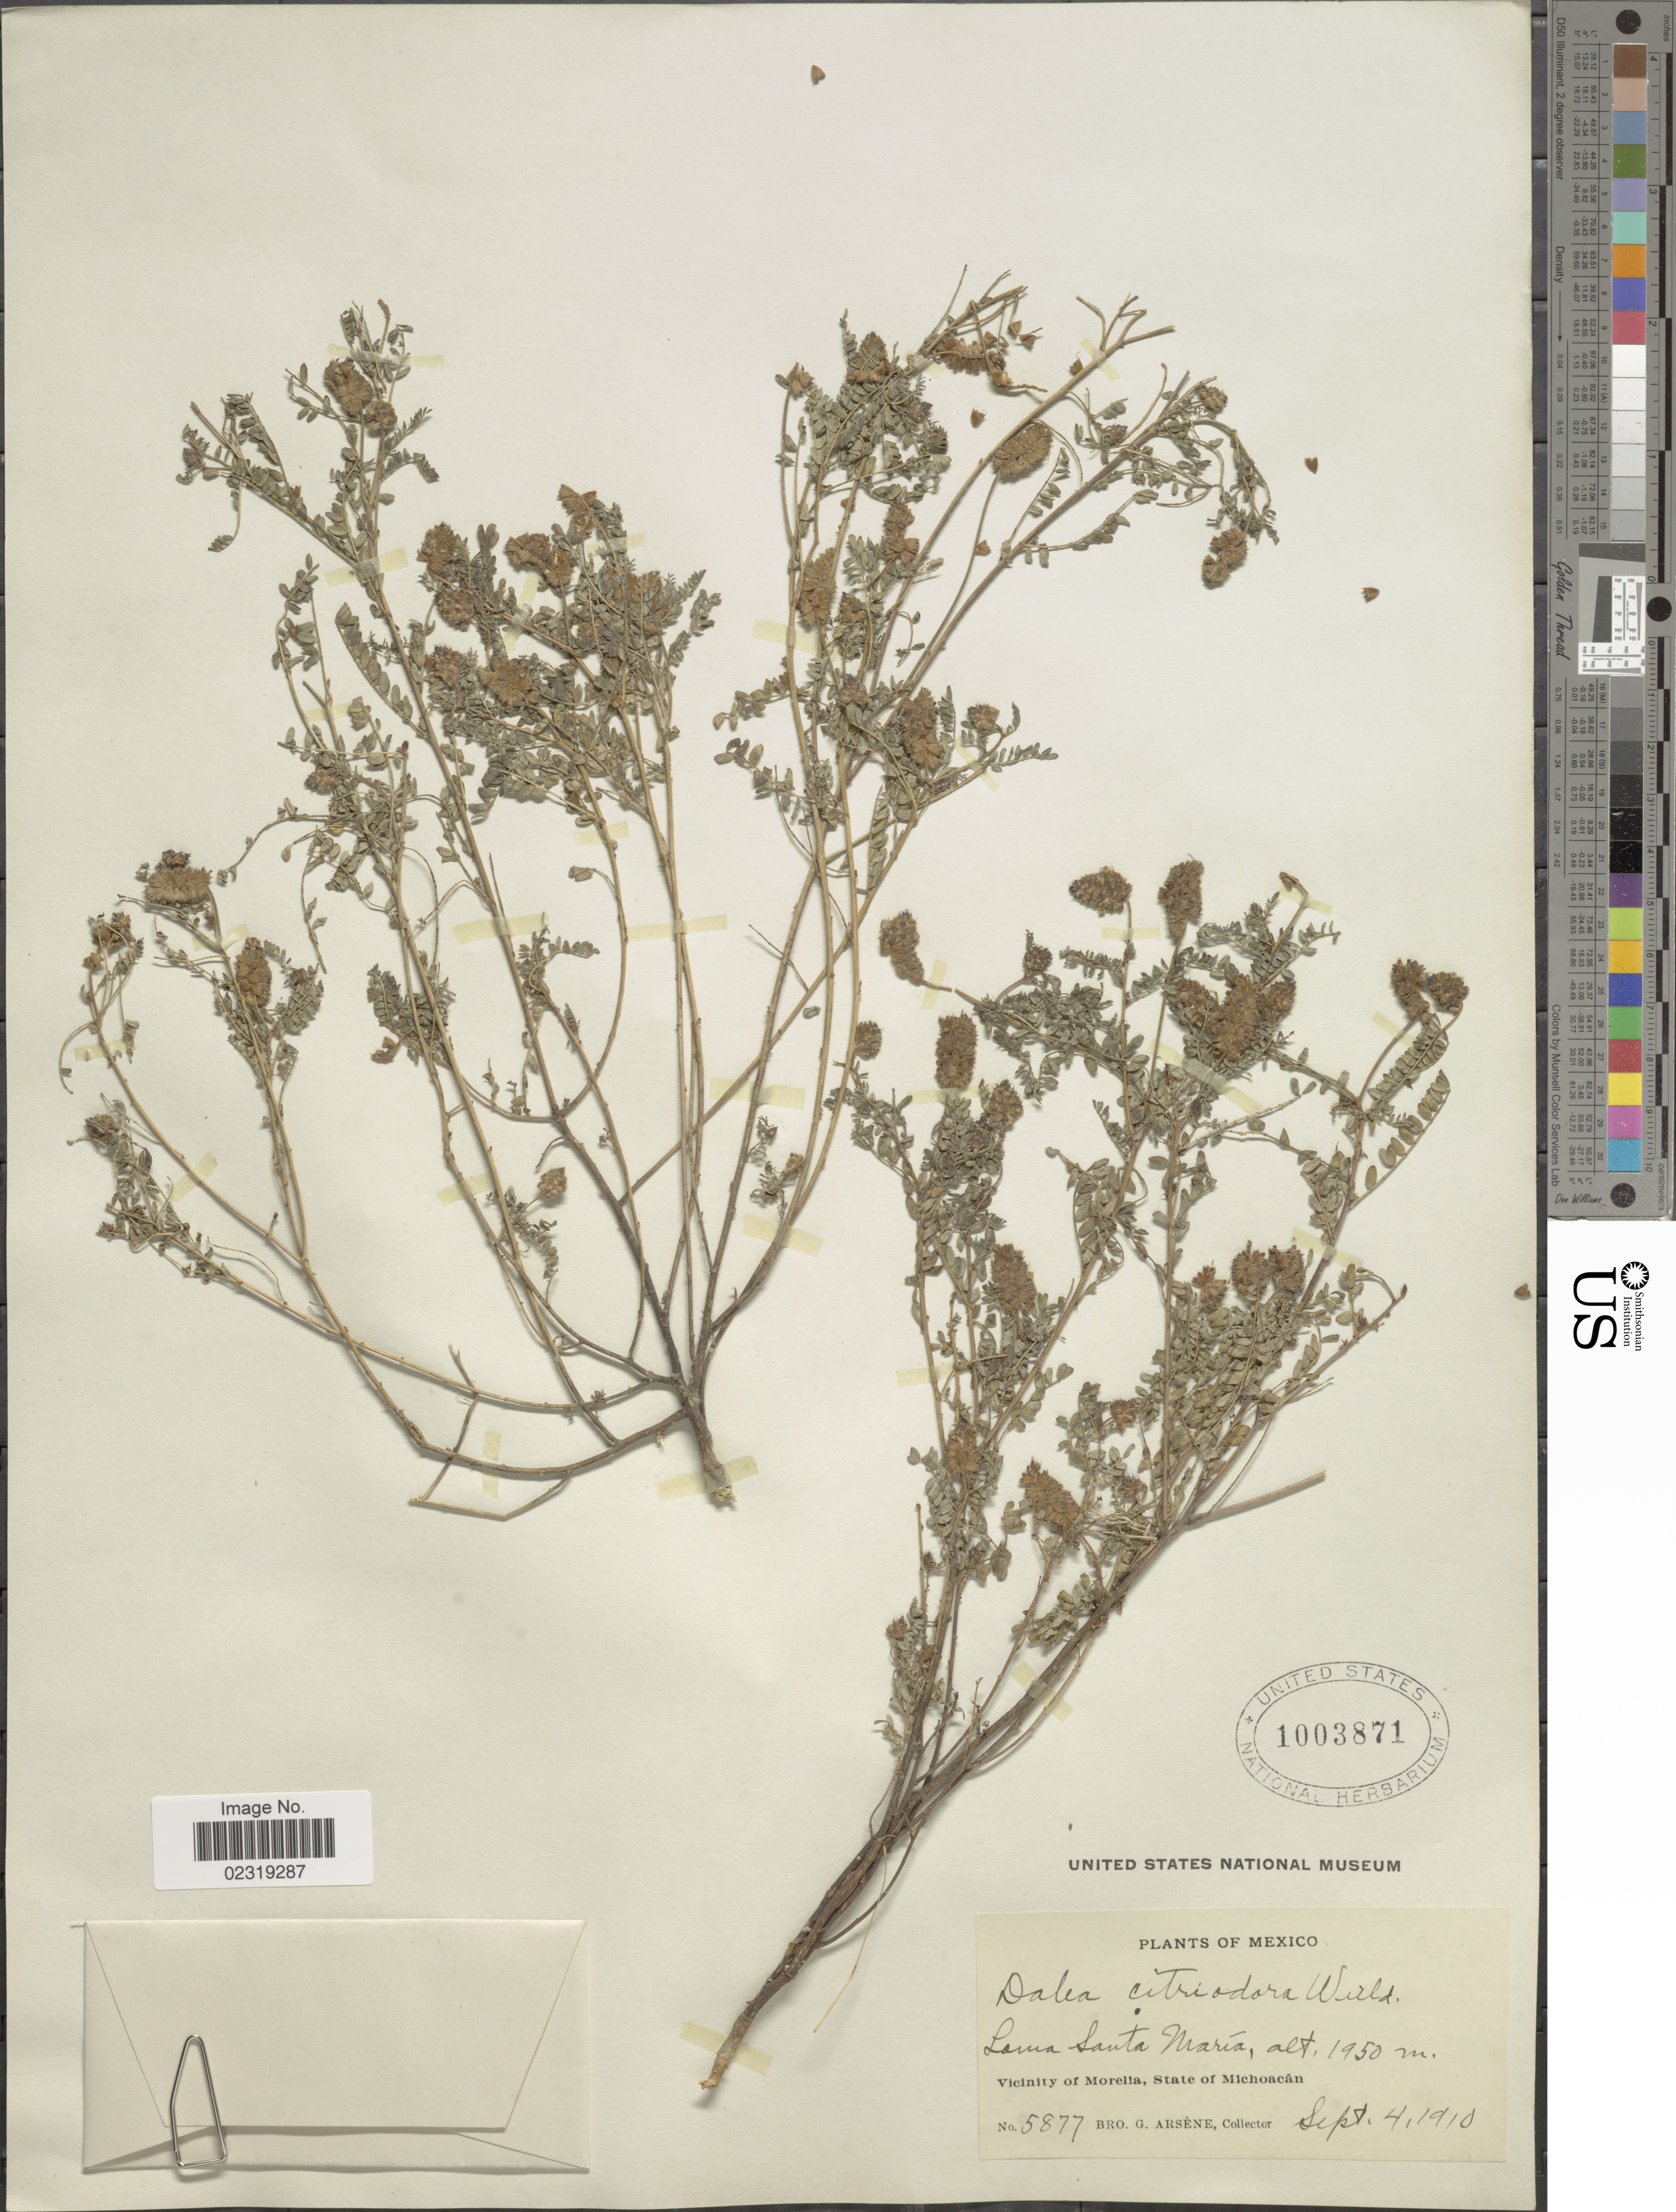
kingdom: Plantae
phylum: Tracheophyta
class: Magnoliopsida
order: Fabales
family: Fabaceae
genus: Dalea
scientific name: Dalea foliolosa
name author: (Aiton) Barneby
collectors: Bro. G. Arsène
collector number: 5877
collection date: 1910-09-04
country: Mexico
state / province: Michoacán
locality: Loma Santa María. Vicinity of Morelia, State of Michoacán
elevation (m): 1950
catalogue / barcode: US 1003871